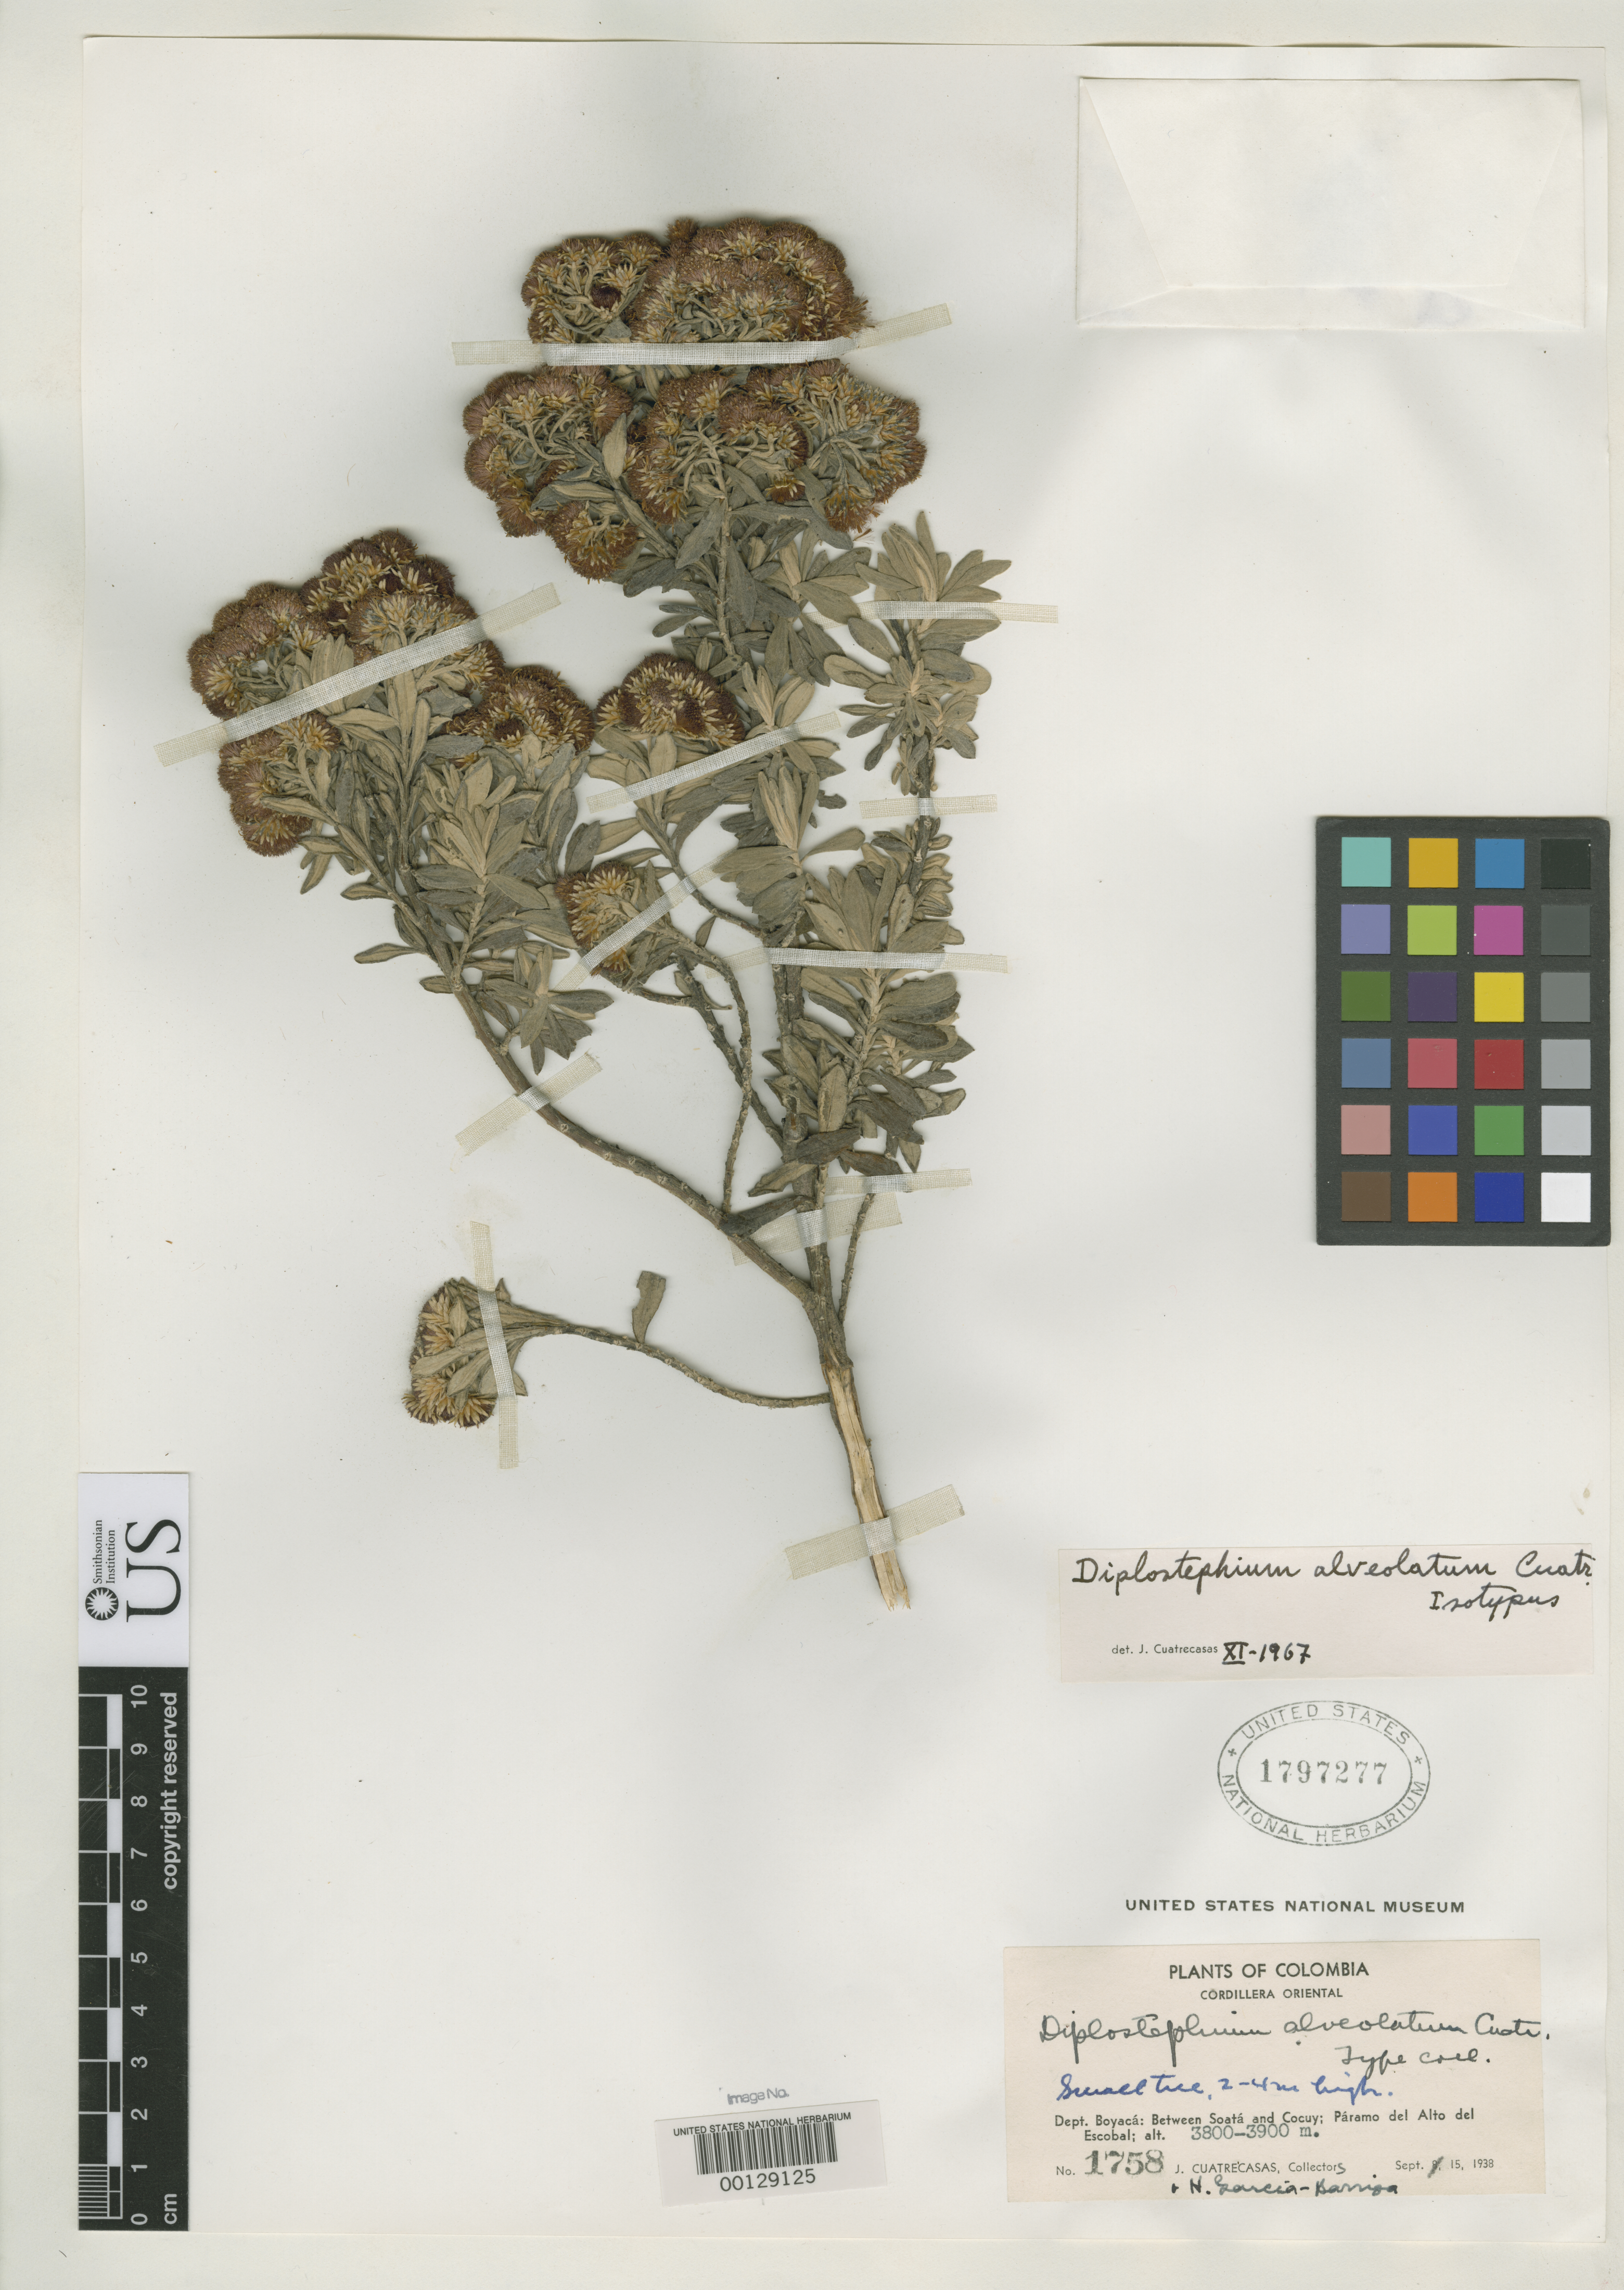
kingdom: Plantae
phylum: Tracheophyta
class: Magnoliopsida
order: Asterales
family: Asteraceae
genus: Diplostephium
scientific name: Diplostephium alveolatum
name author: Cuatrec.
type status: Isotype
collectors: J. Cuatrecasas & H. García Barriga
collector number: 1758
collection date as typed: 16 Nov 1938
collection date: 1938-11-16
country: Colombia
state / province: Boyacá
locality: Cordillera Oriental, between Soata and Cocuy en El Alto del Escobal.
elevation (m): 3899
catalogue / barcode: US 1797277